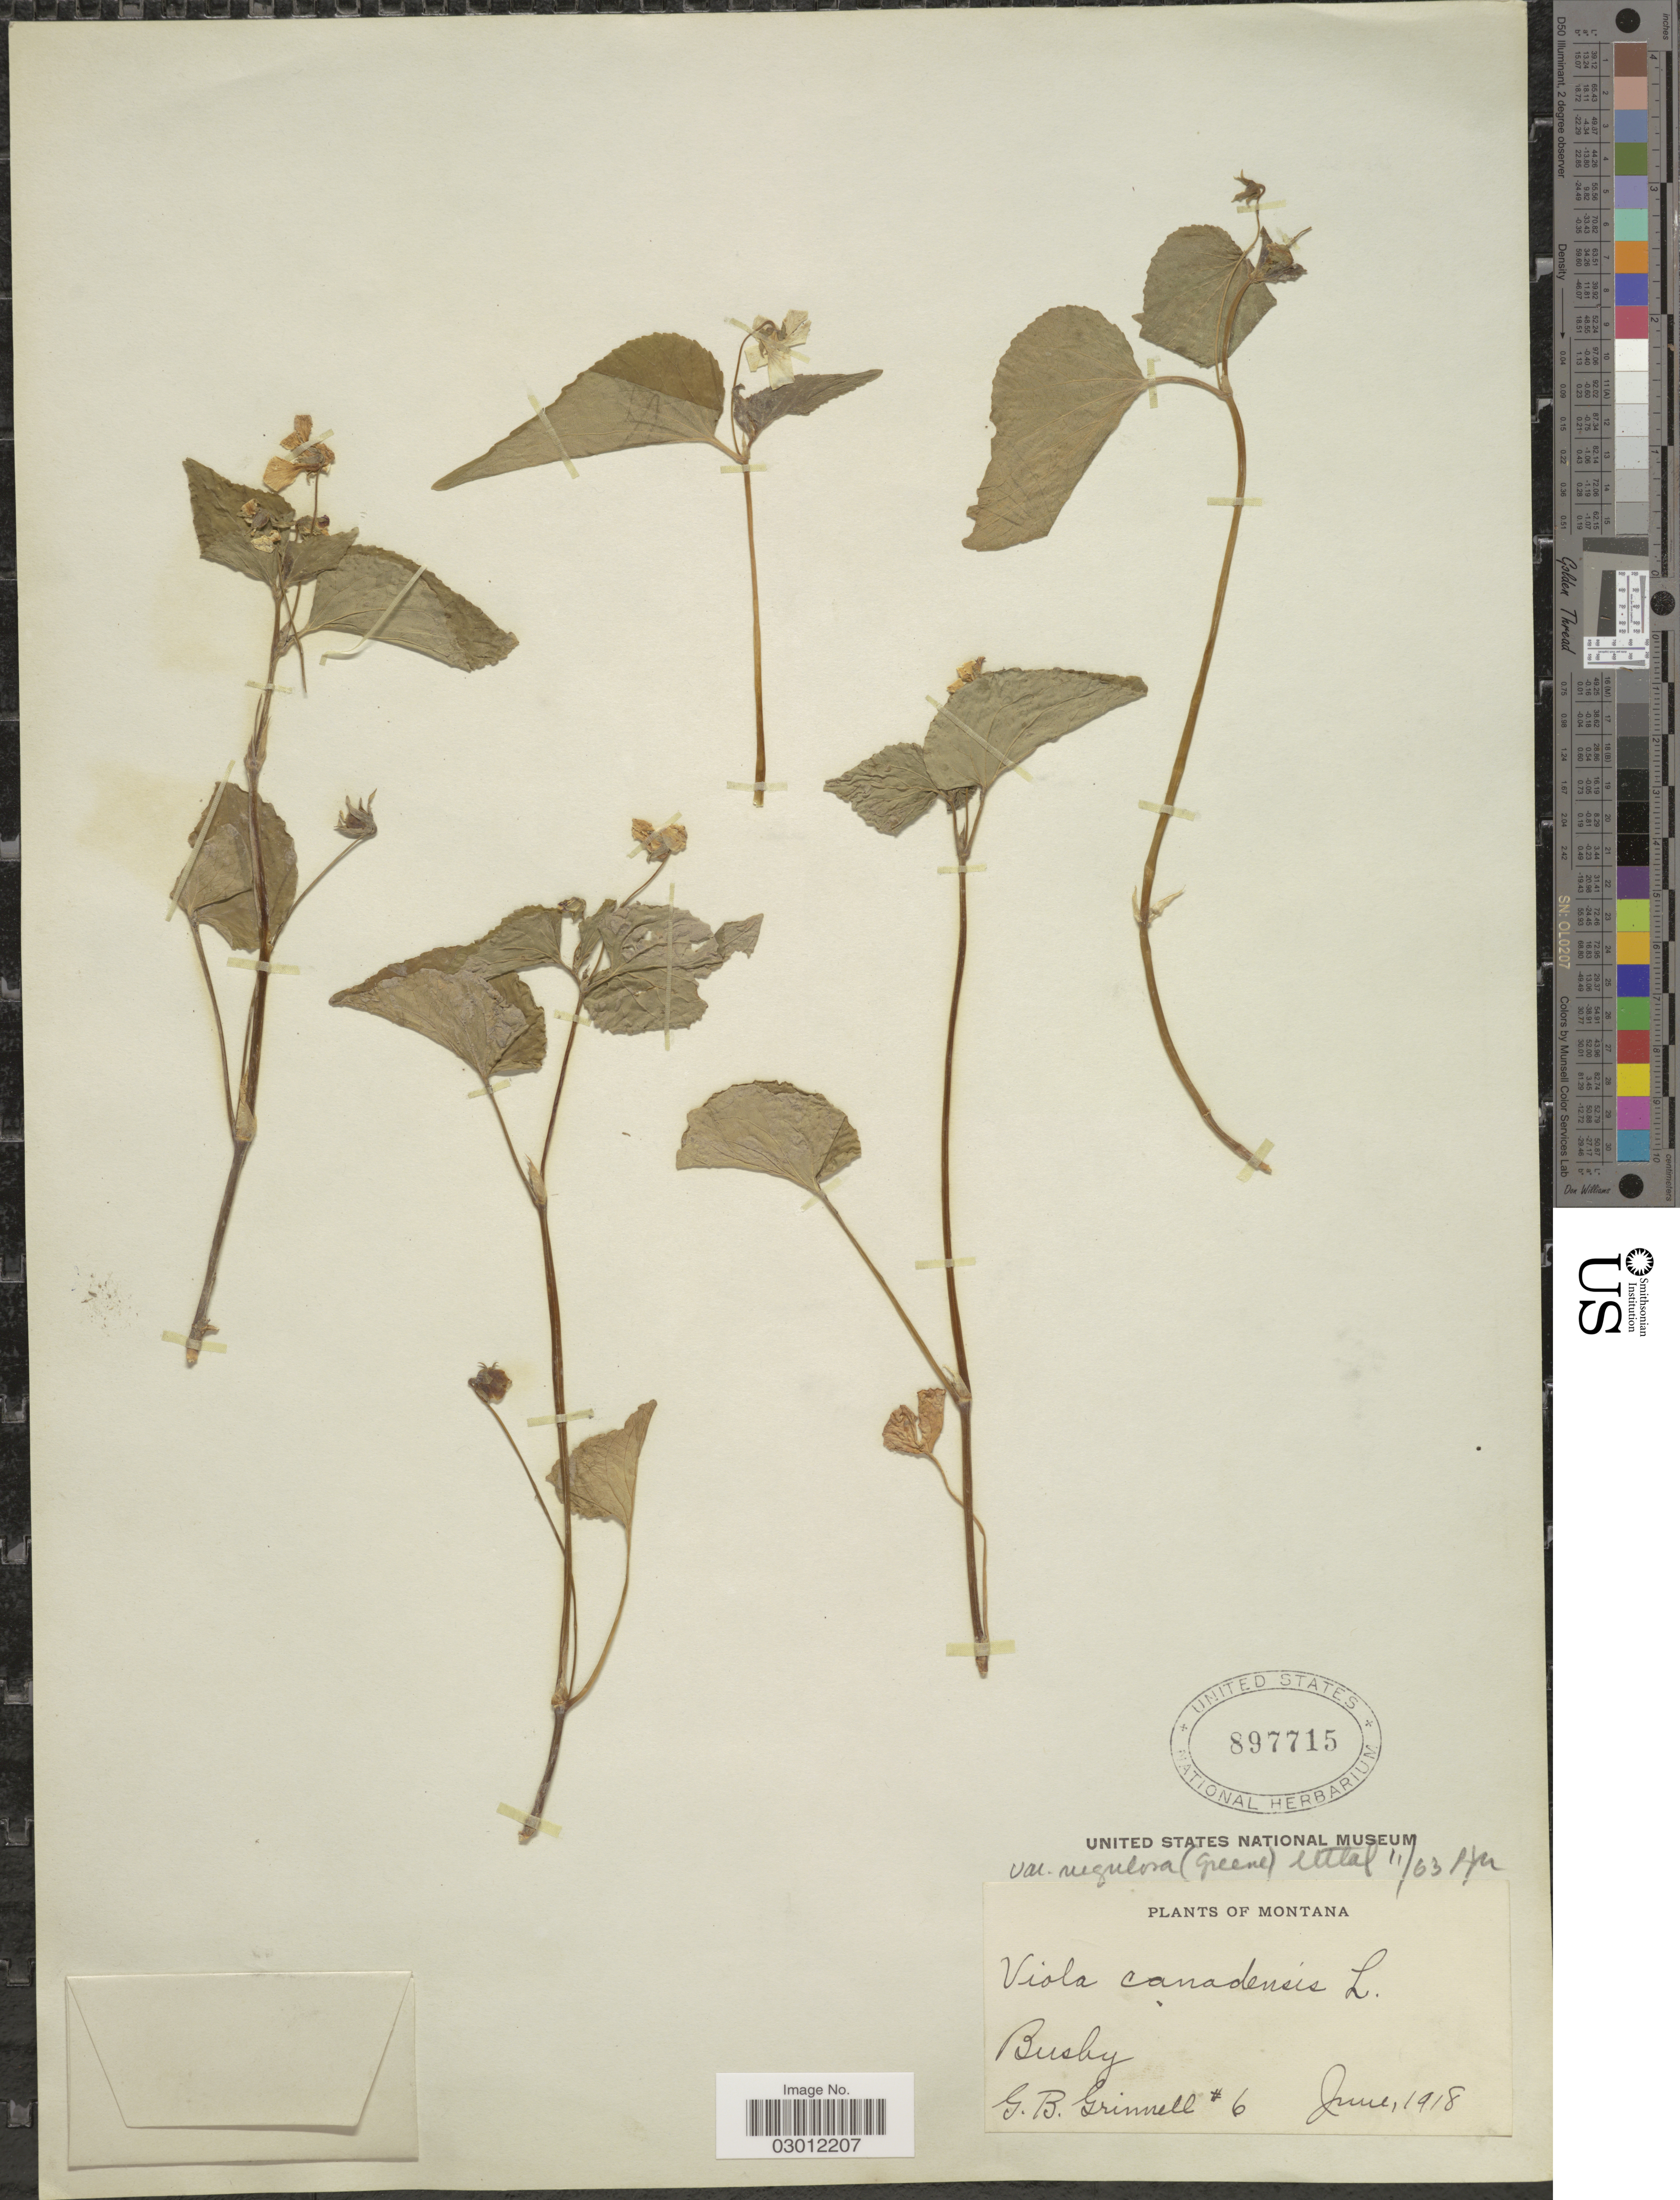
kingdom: Plantae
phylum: Tracheophyta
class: Magnoliopsida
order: Malpighiales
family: Violaceae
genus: Viola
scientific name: Viola canadensis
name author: L.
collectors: G. Grinnell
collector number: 6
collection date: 1918-06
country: United States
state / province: Montana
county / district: Big Horn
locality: Busby.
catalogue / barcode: US 897715